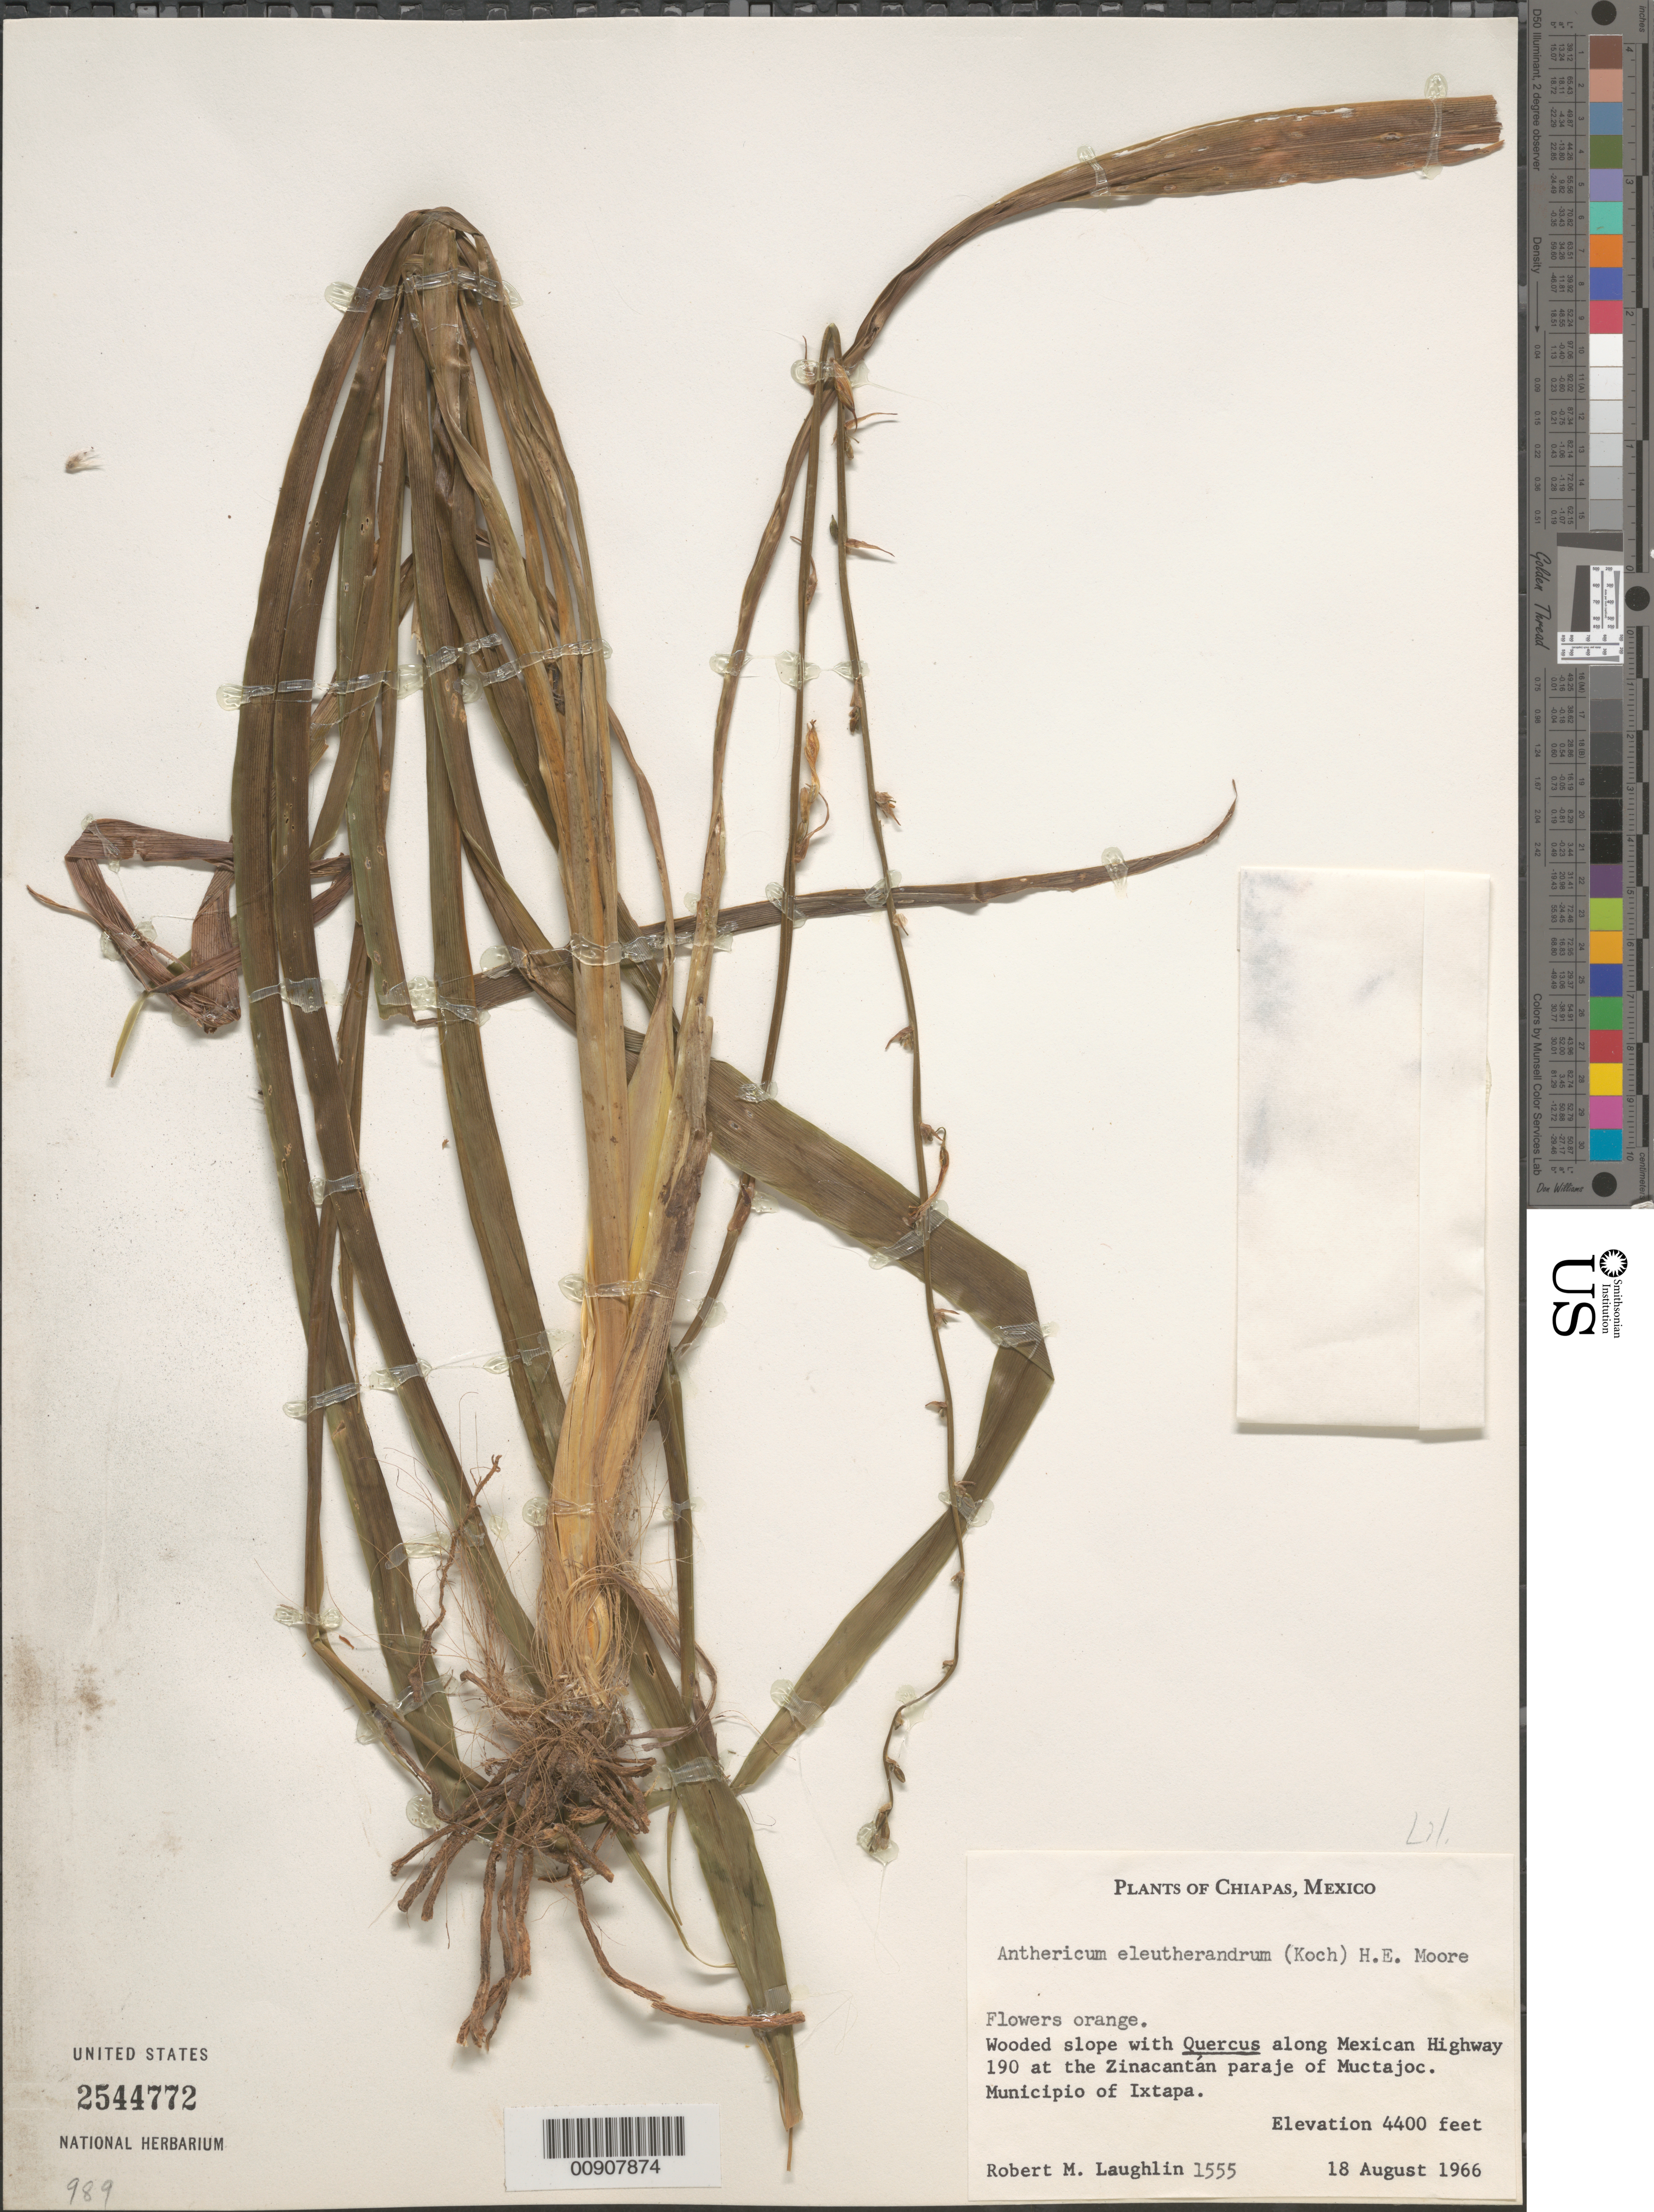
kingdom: Plantae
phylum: Tracheophyta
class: Liliopsida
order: Asparagales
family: Asparagaceae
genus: Anthericum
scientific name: Anthericum eleutherandrum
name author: (K. Koch) H.E. Moore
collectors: R. M. Laughlin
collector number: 1555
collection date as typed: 18 Aug 1966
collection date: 1966-08-18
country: Mexico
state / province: Chiapas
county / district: Ixtapa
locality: Along Mexican Highway 190 at the Zinacantán paraje of Muctajoc. Municipio of Ixtapa, Chiapas.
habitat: Wooded slope with Quercus.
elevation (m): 1341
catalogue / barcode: US 2544772